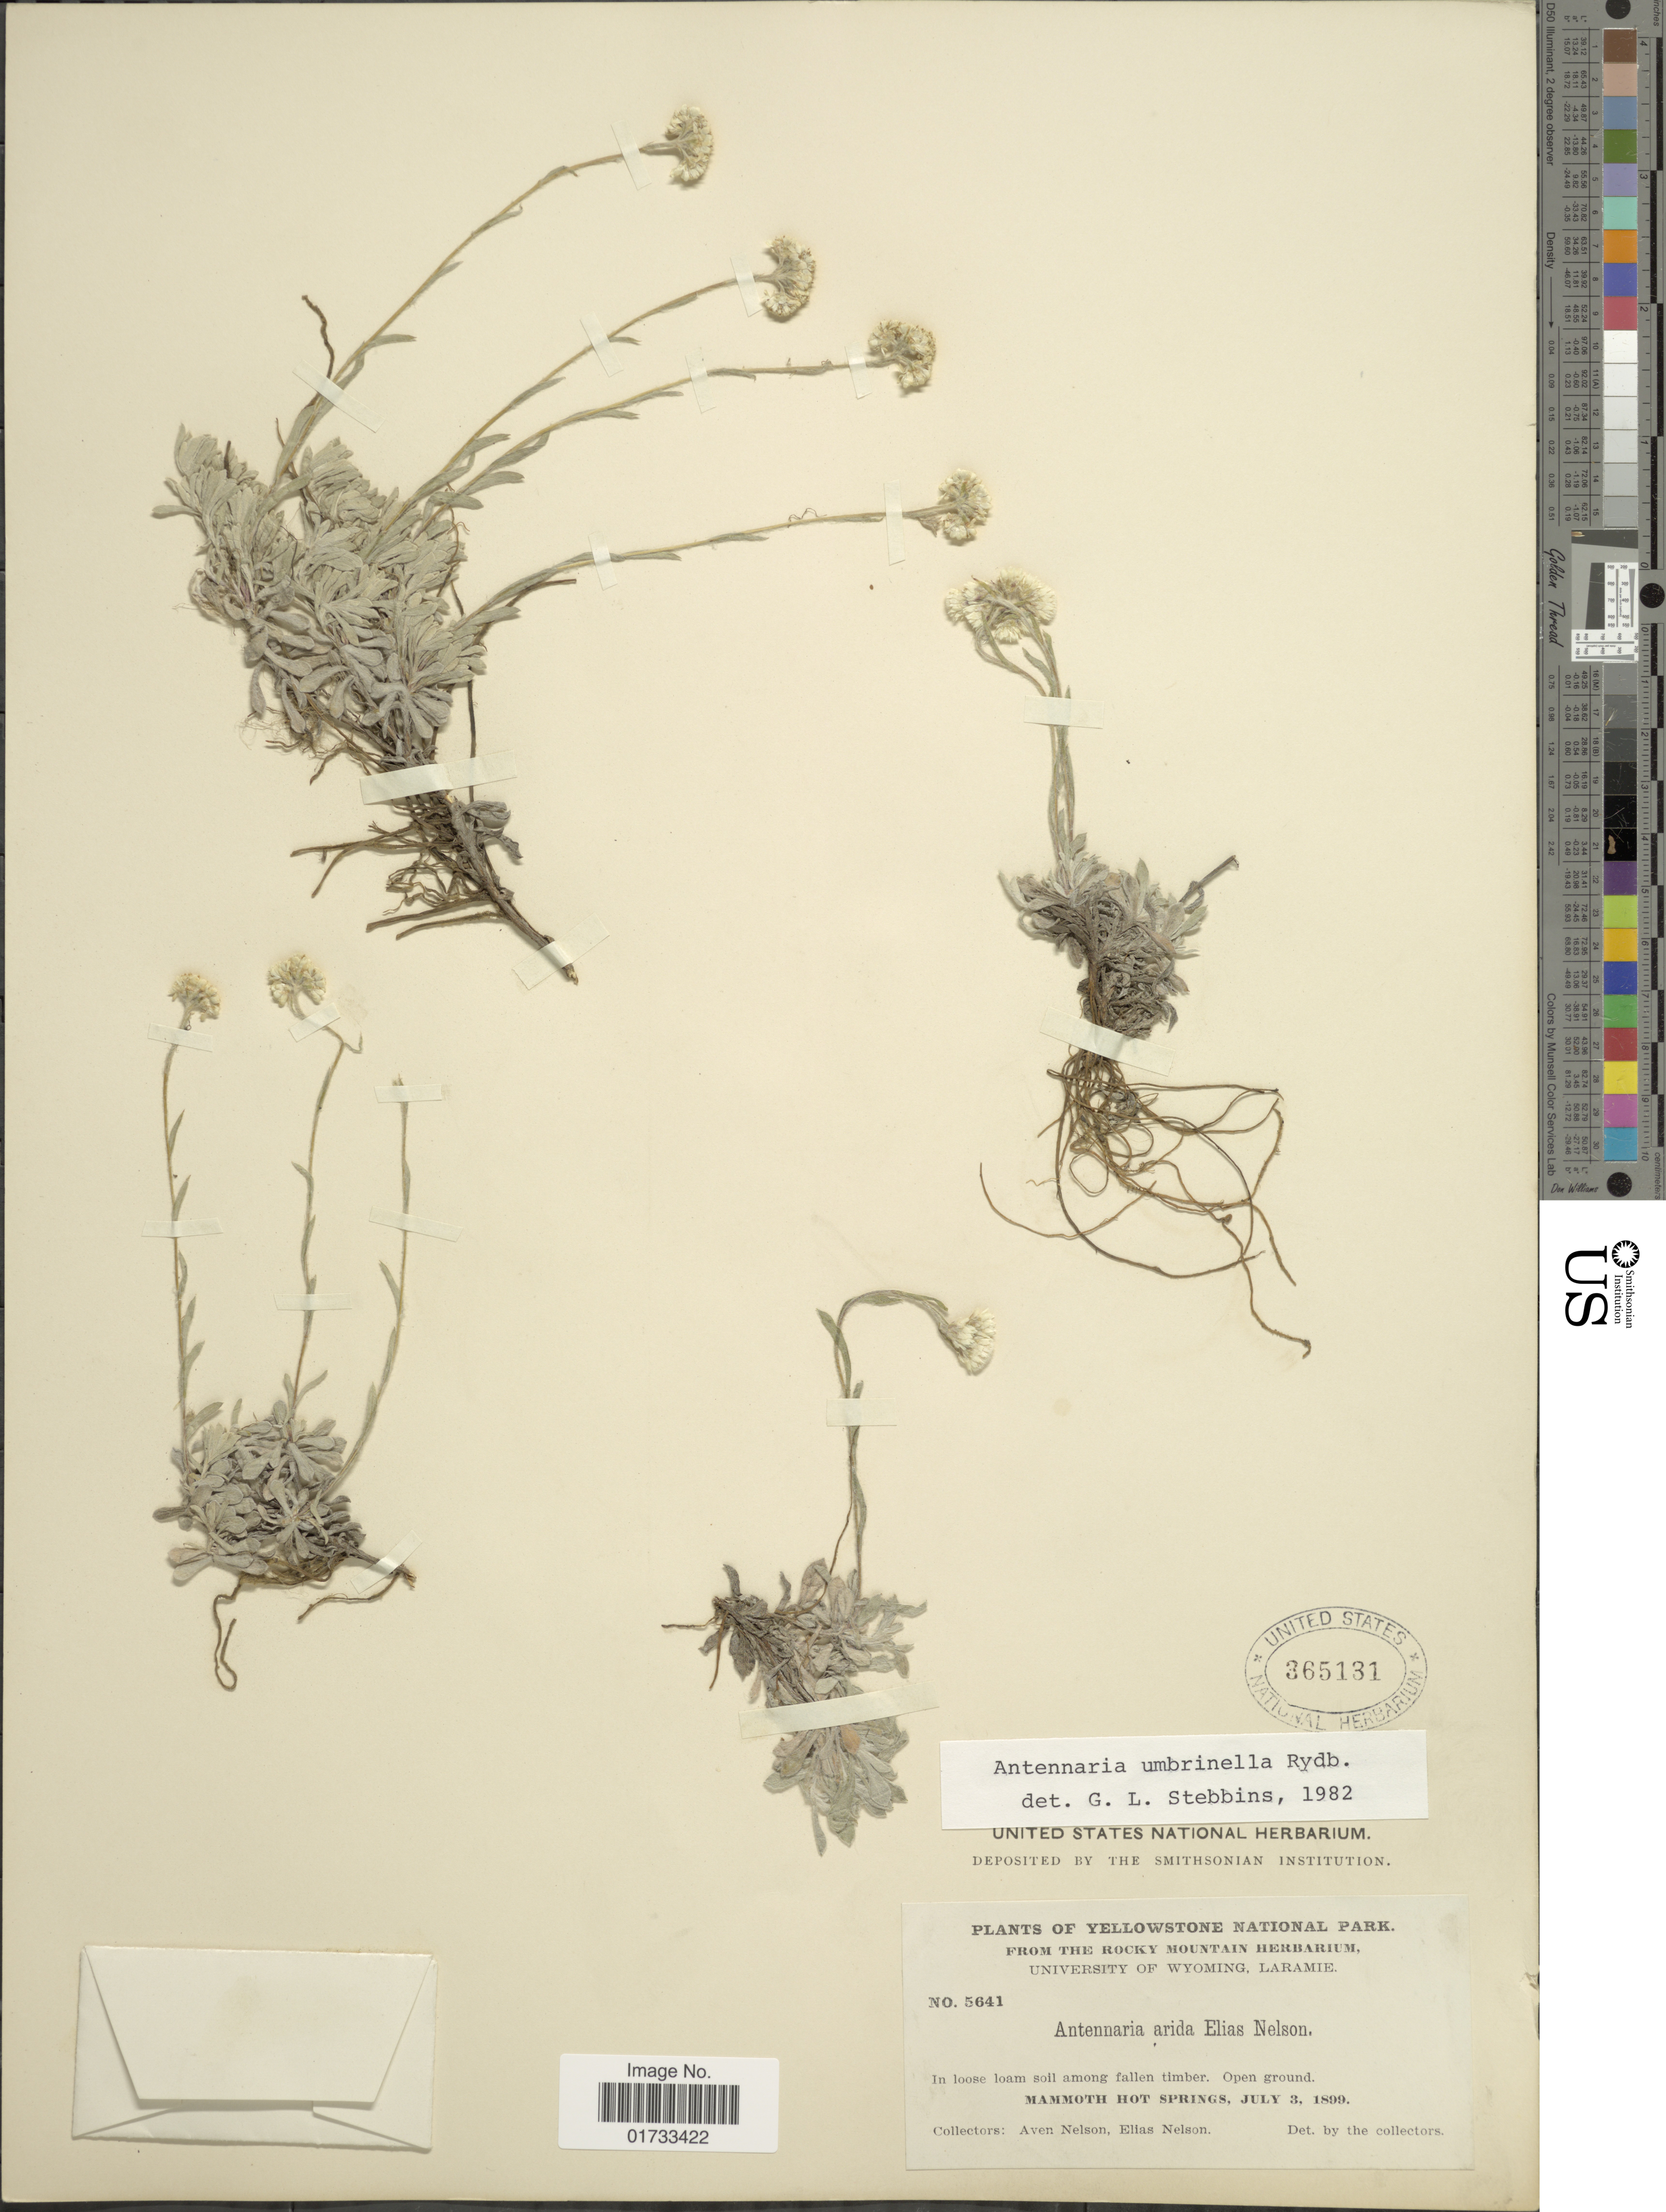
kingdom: Plantae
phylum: Tracheophyta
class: Magnoliopsida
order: Asterales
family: Asteraceae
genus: Antennaria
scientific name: Antennaria umbrinella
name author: Rydb.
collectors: A. Nelson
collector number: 5641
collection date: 1899-07-03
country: United States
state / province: Wyoming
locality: Yellowstone Park, in loose loam soil among fallen timber, open ground, Mammoth Hot Springs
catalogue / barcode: US 365131